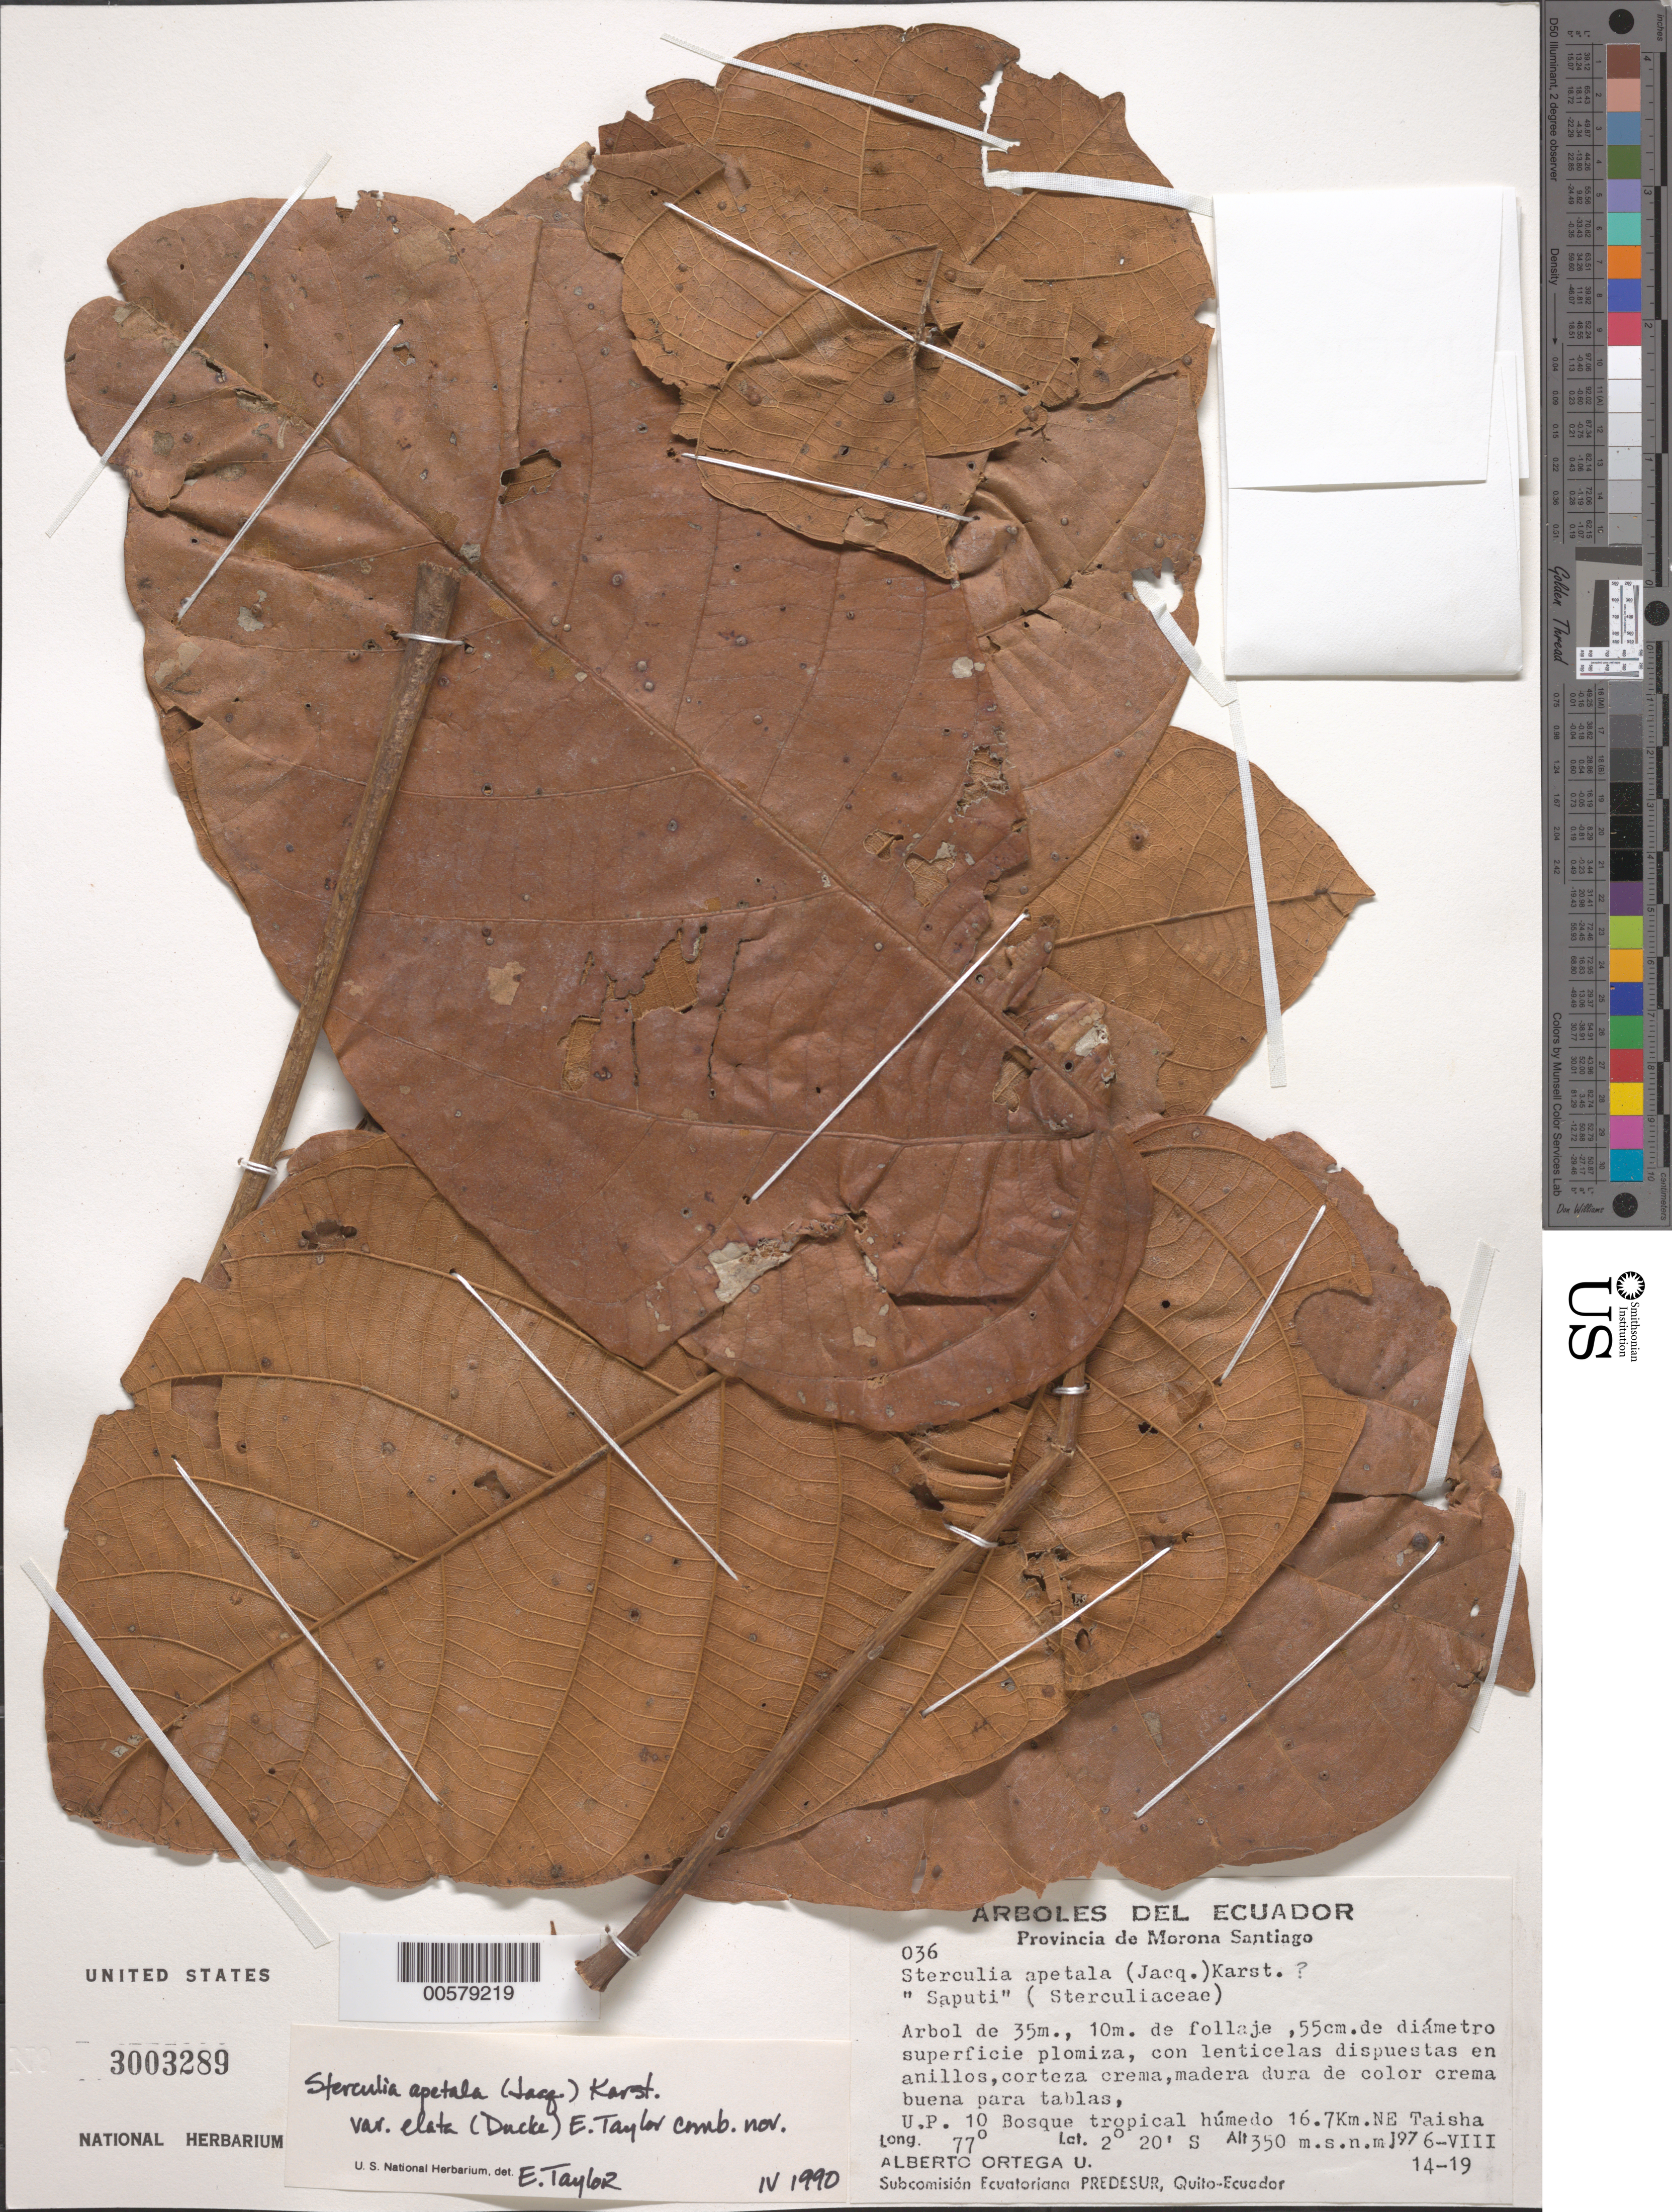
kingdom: Plantae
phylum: Tracheophyta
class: Magnoliopsida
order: Malvales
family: Malvaceae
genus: Sterculia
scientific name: Sterculia apetala var. elata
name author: (Jacq.) H. Karst.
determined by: Taylor, E. L.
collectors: A. T. Ortega U.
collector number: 36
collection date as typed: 14 Aug 1976 to 19 Aug 1976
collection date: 1976-08-14/1976-08-19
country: Ecuador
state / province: Morona-Santiago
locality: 16.7 km NE of Taisha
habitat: U.P. 10, bosque tropical húmedo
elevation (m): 350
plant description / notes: Common name: Saputi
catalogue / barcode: US 3003289